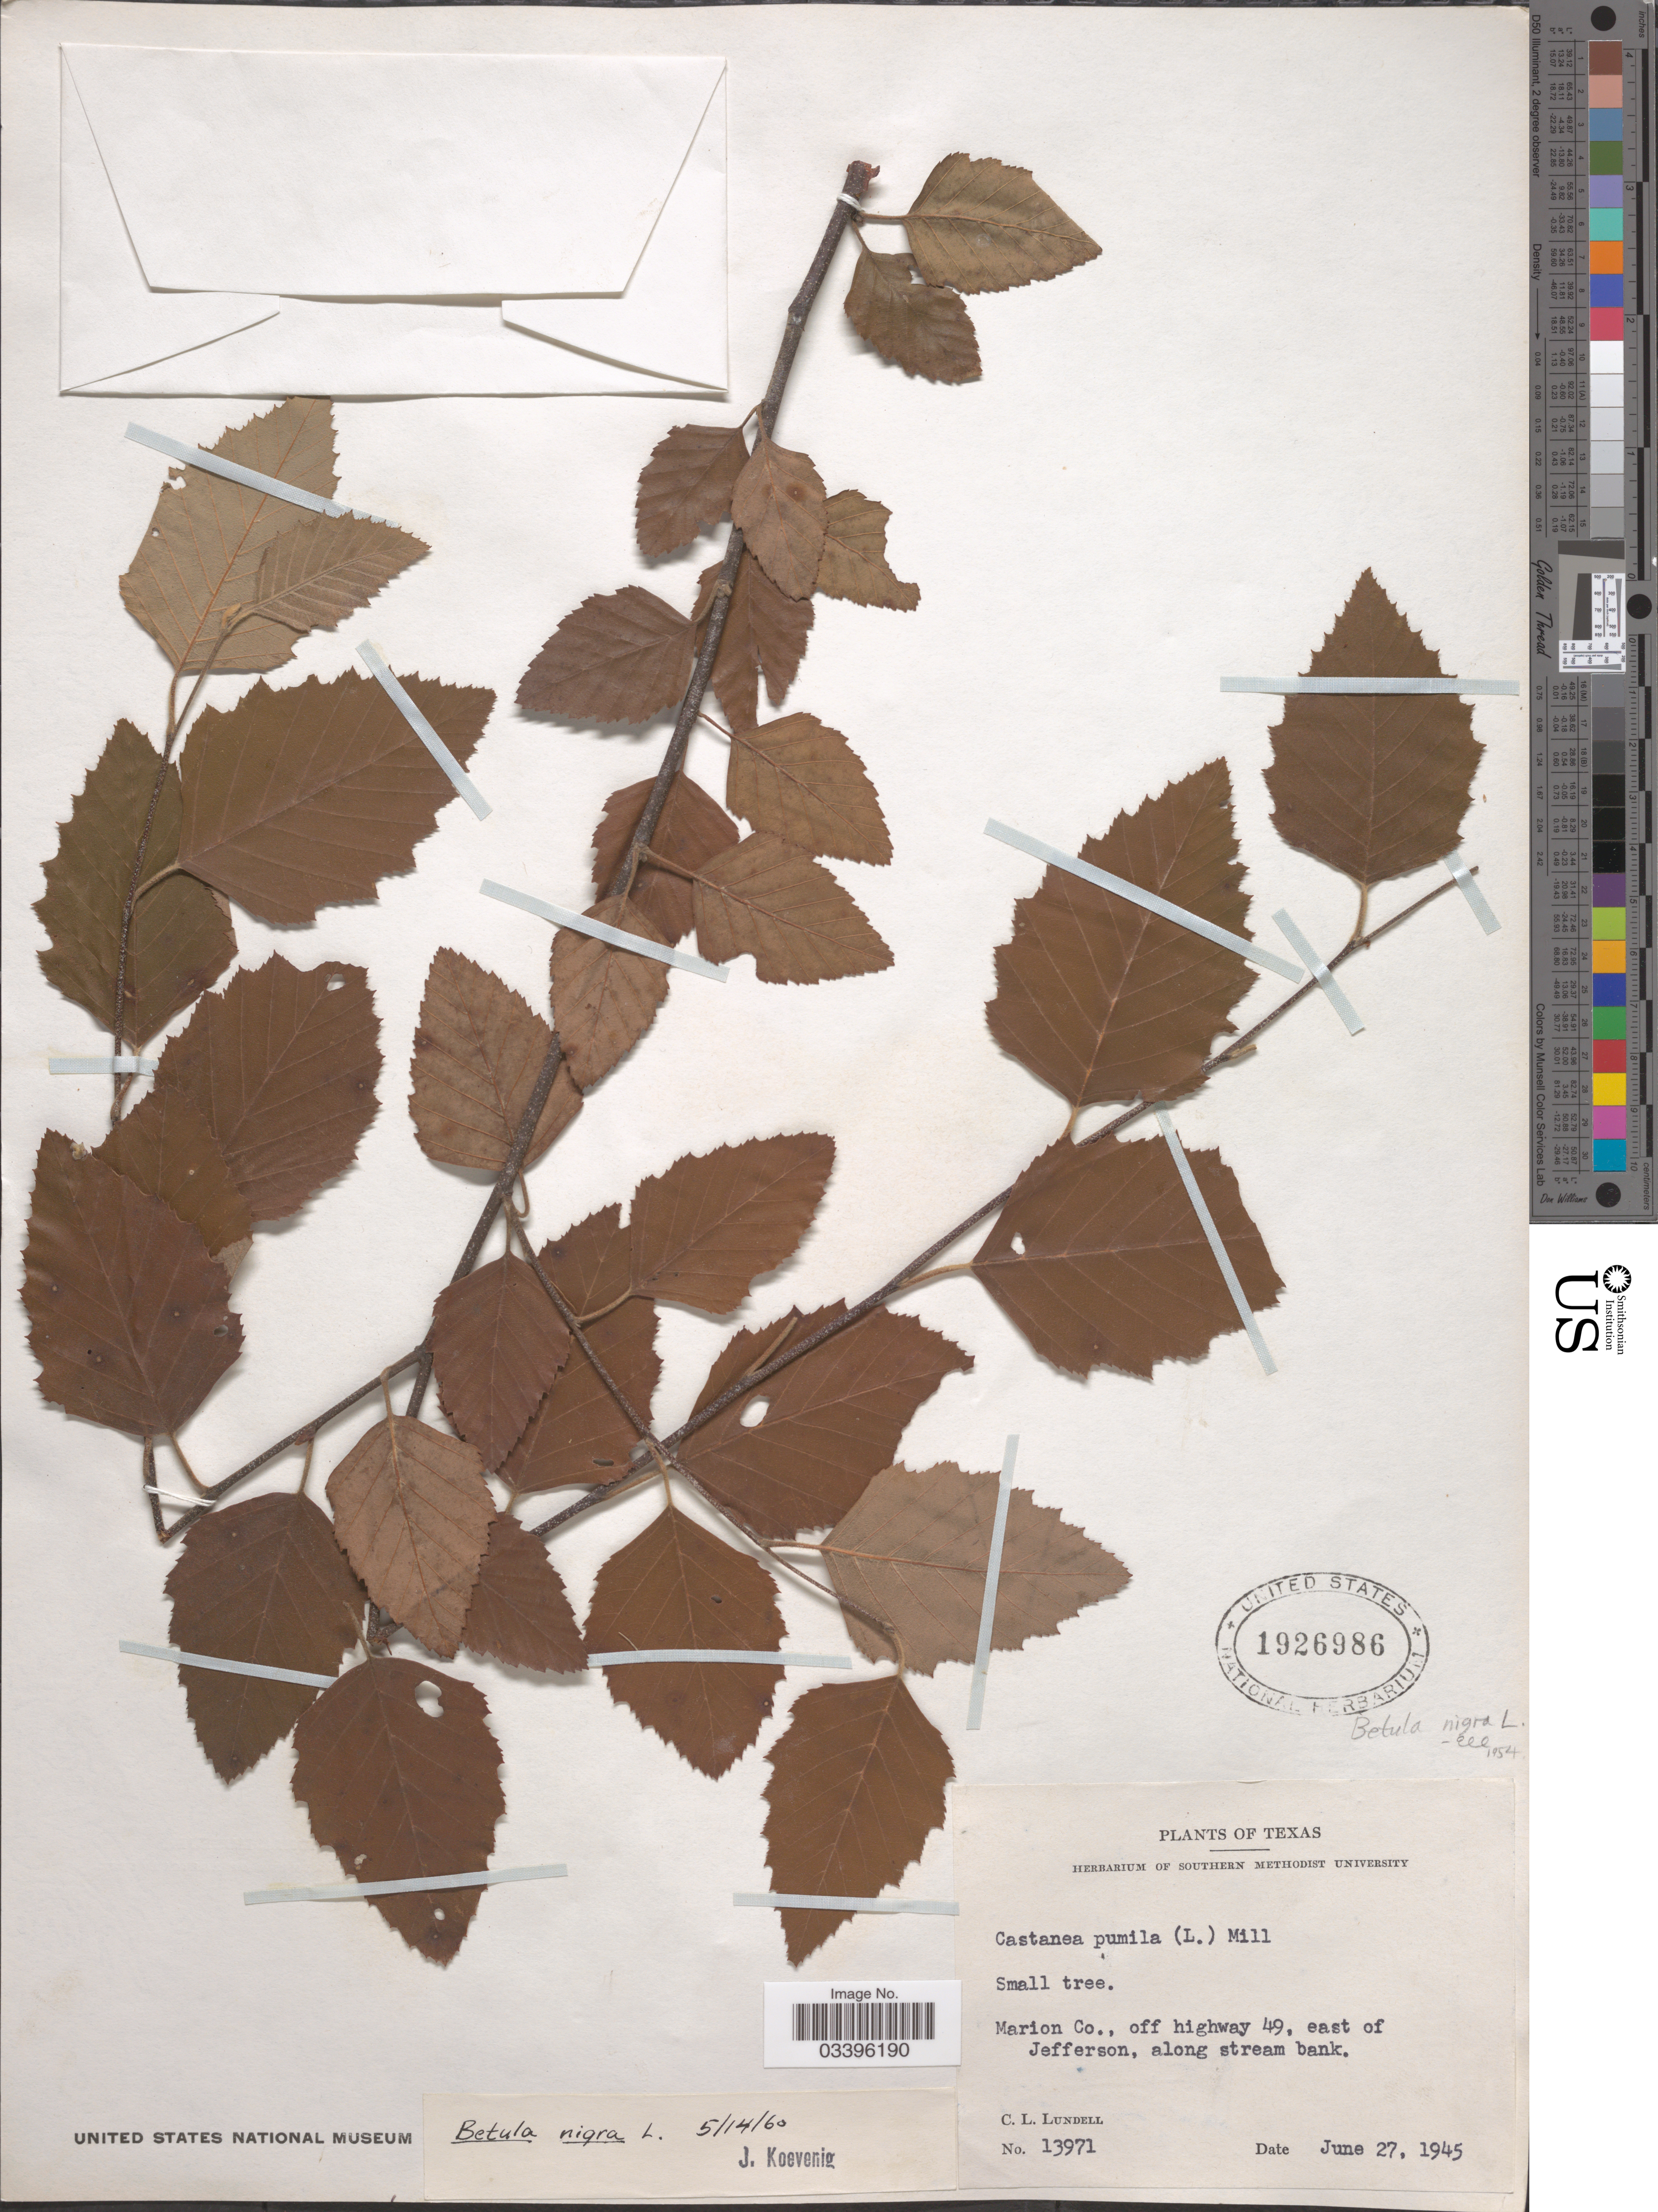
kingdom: Plantae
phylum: Tracheophyta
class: Magnoliopsida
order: Fagales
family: Betulaceae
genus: Betula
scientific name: Betula nigra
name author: L.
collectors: C. L. Lundell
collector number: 13971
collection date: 1945-06-27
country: United States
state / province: Texas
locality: Marion Co., off highway 49, east of Jefferson, along stream bank.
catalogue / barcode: US 1926986